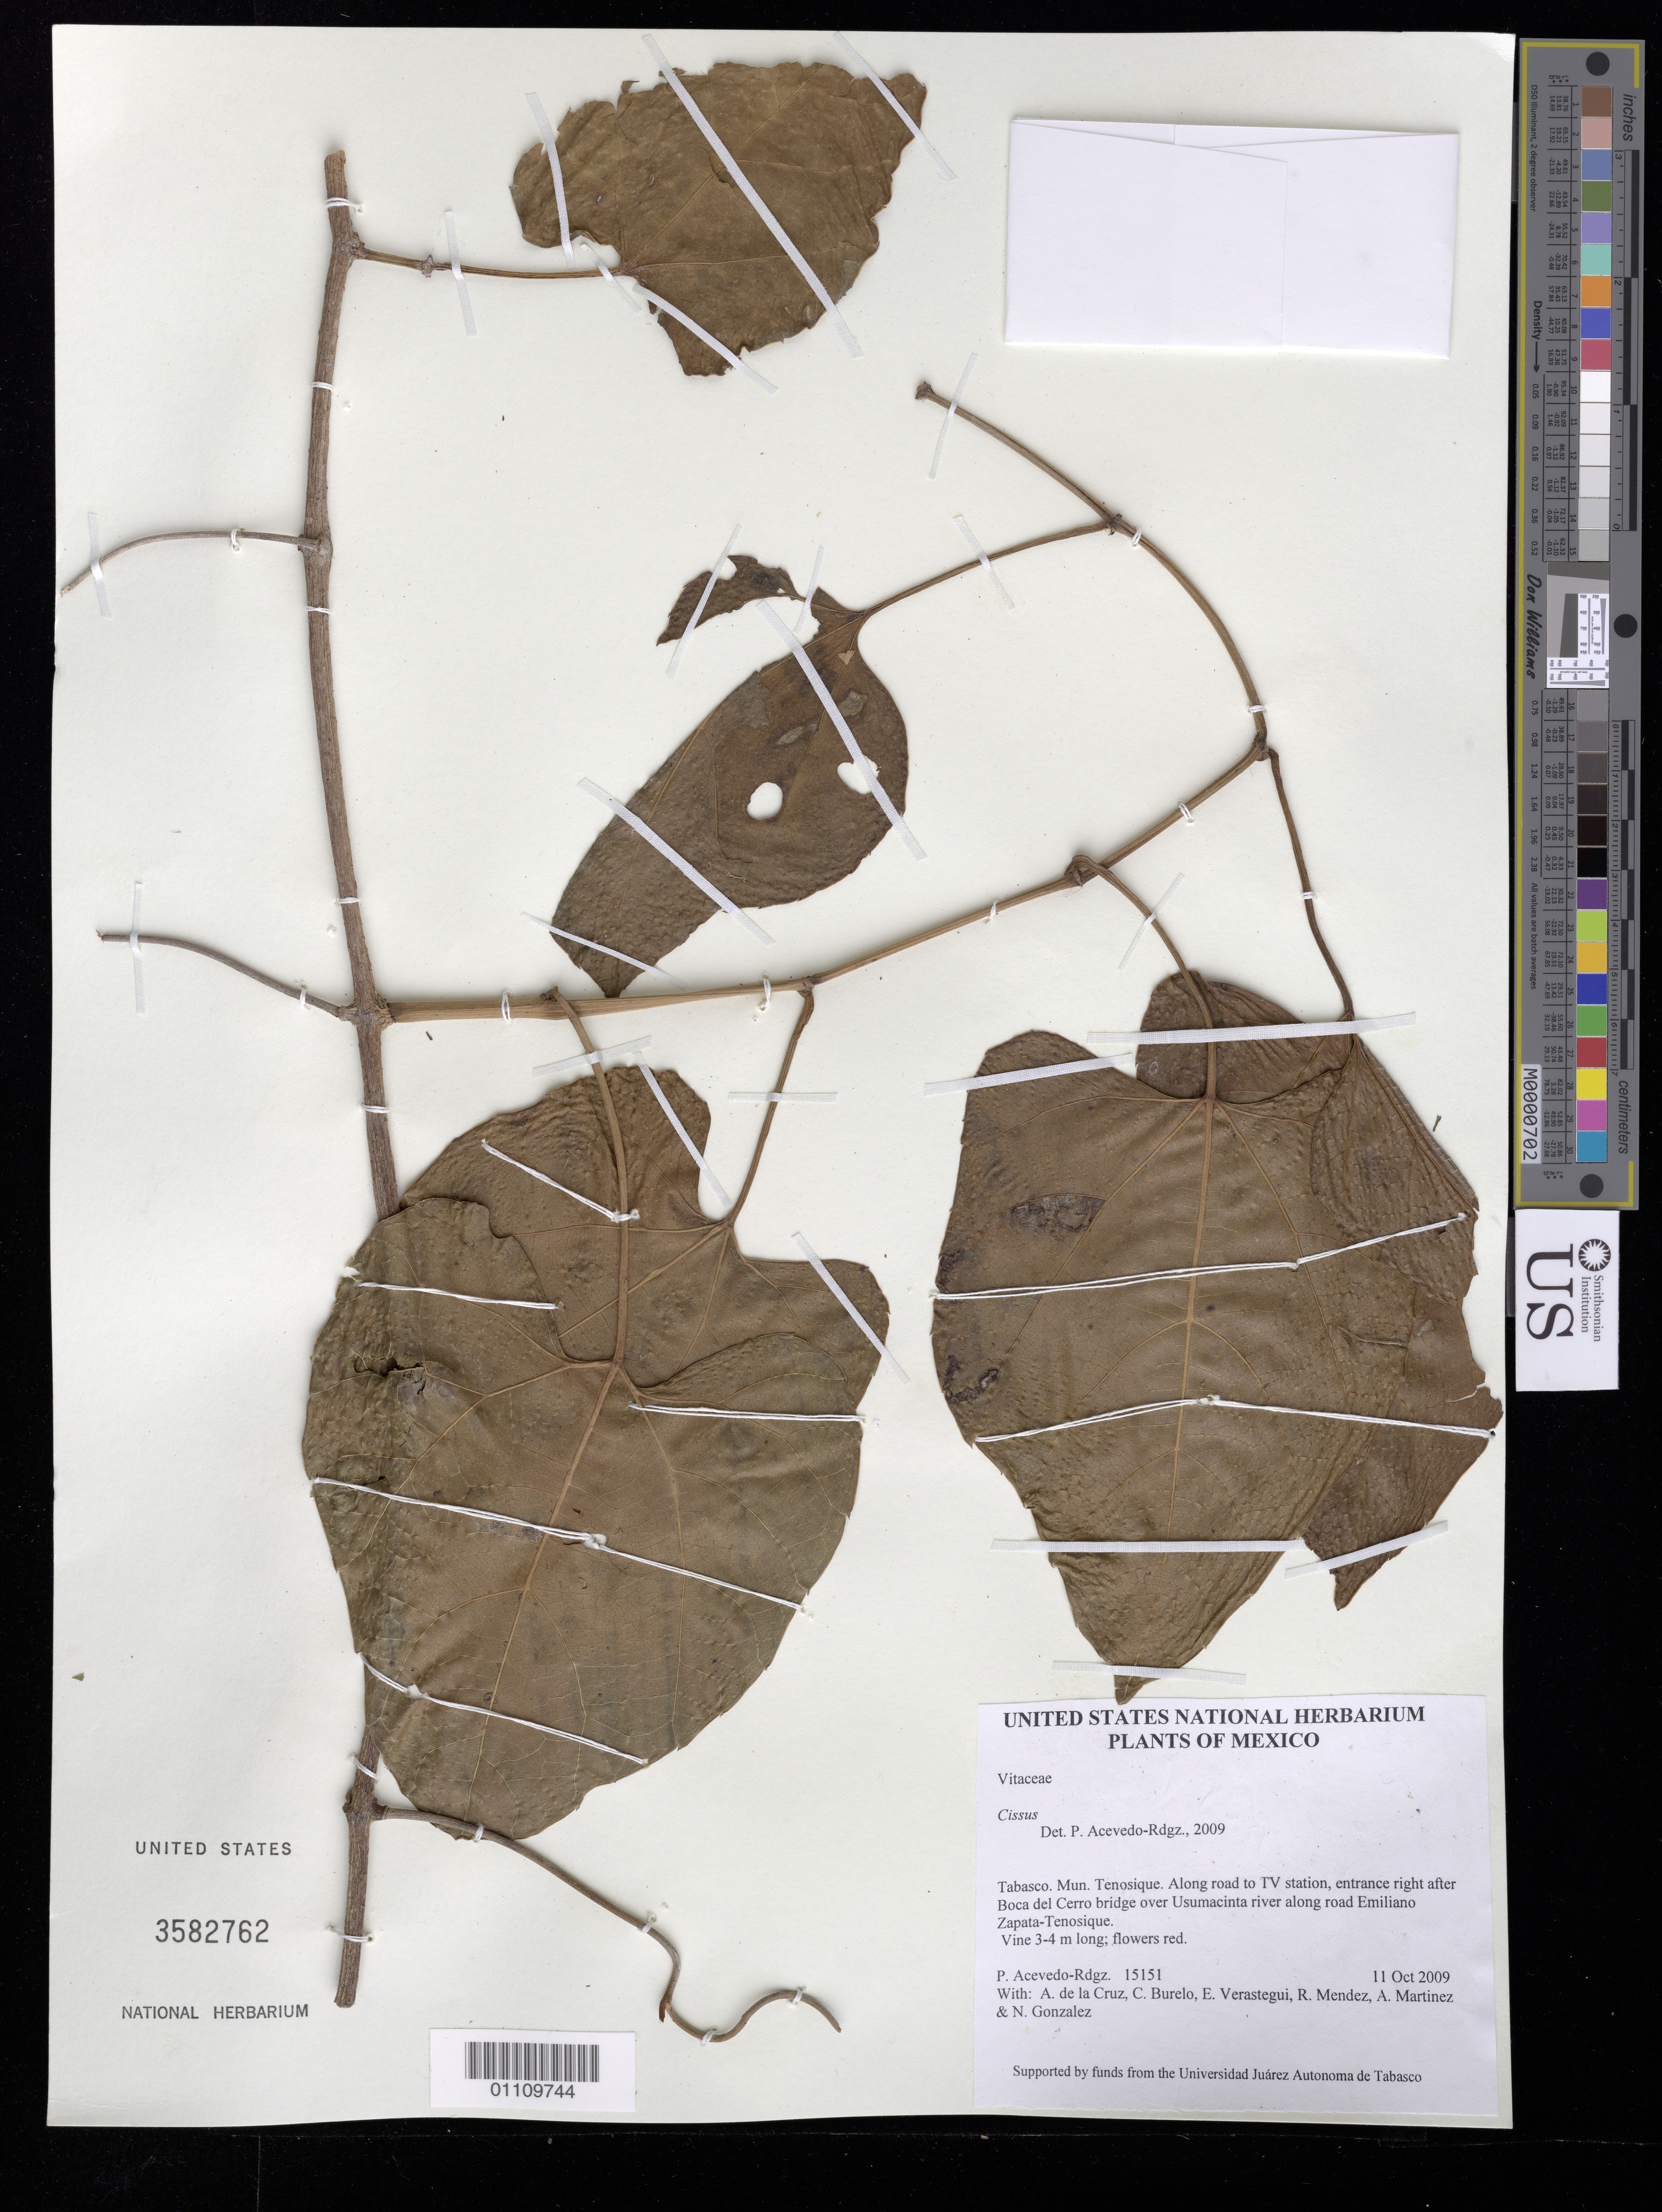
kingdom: Plantae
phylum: Tracheophyta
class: Magnoliopsida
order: Vitales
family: Vitaceae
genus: Cissus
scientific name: Cissus sp.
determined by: Acevedo-Rodríguez, P., (BOT), Smithsonian Institution - National Museum of Natural History (UNITED STATES)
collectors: P. Acevedo-Rodr., A. de la Cruz, C. Burelo, E. Verastegui, R. Mendez & A. Martinez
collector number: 15151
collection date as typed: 11 Oct 2009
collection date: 2009-10-11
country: Mexico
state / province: Tabasco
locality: Mun. Tenosique. Along road to TV station, entrance right after Boca del Cerro bridge over Usumacinta river along road Emiliano Zapata-Tenosique.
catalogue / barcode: US 3582762